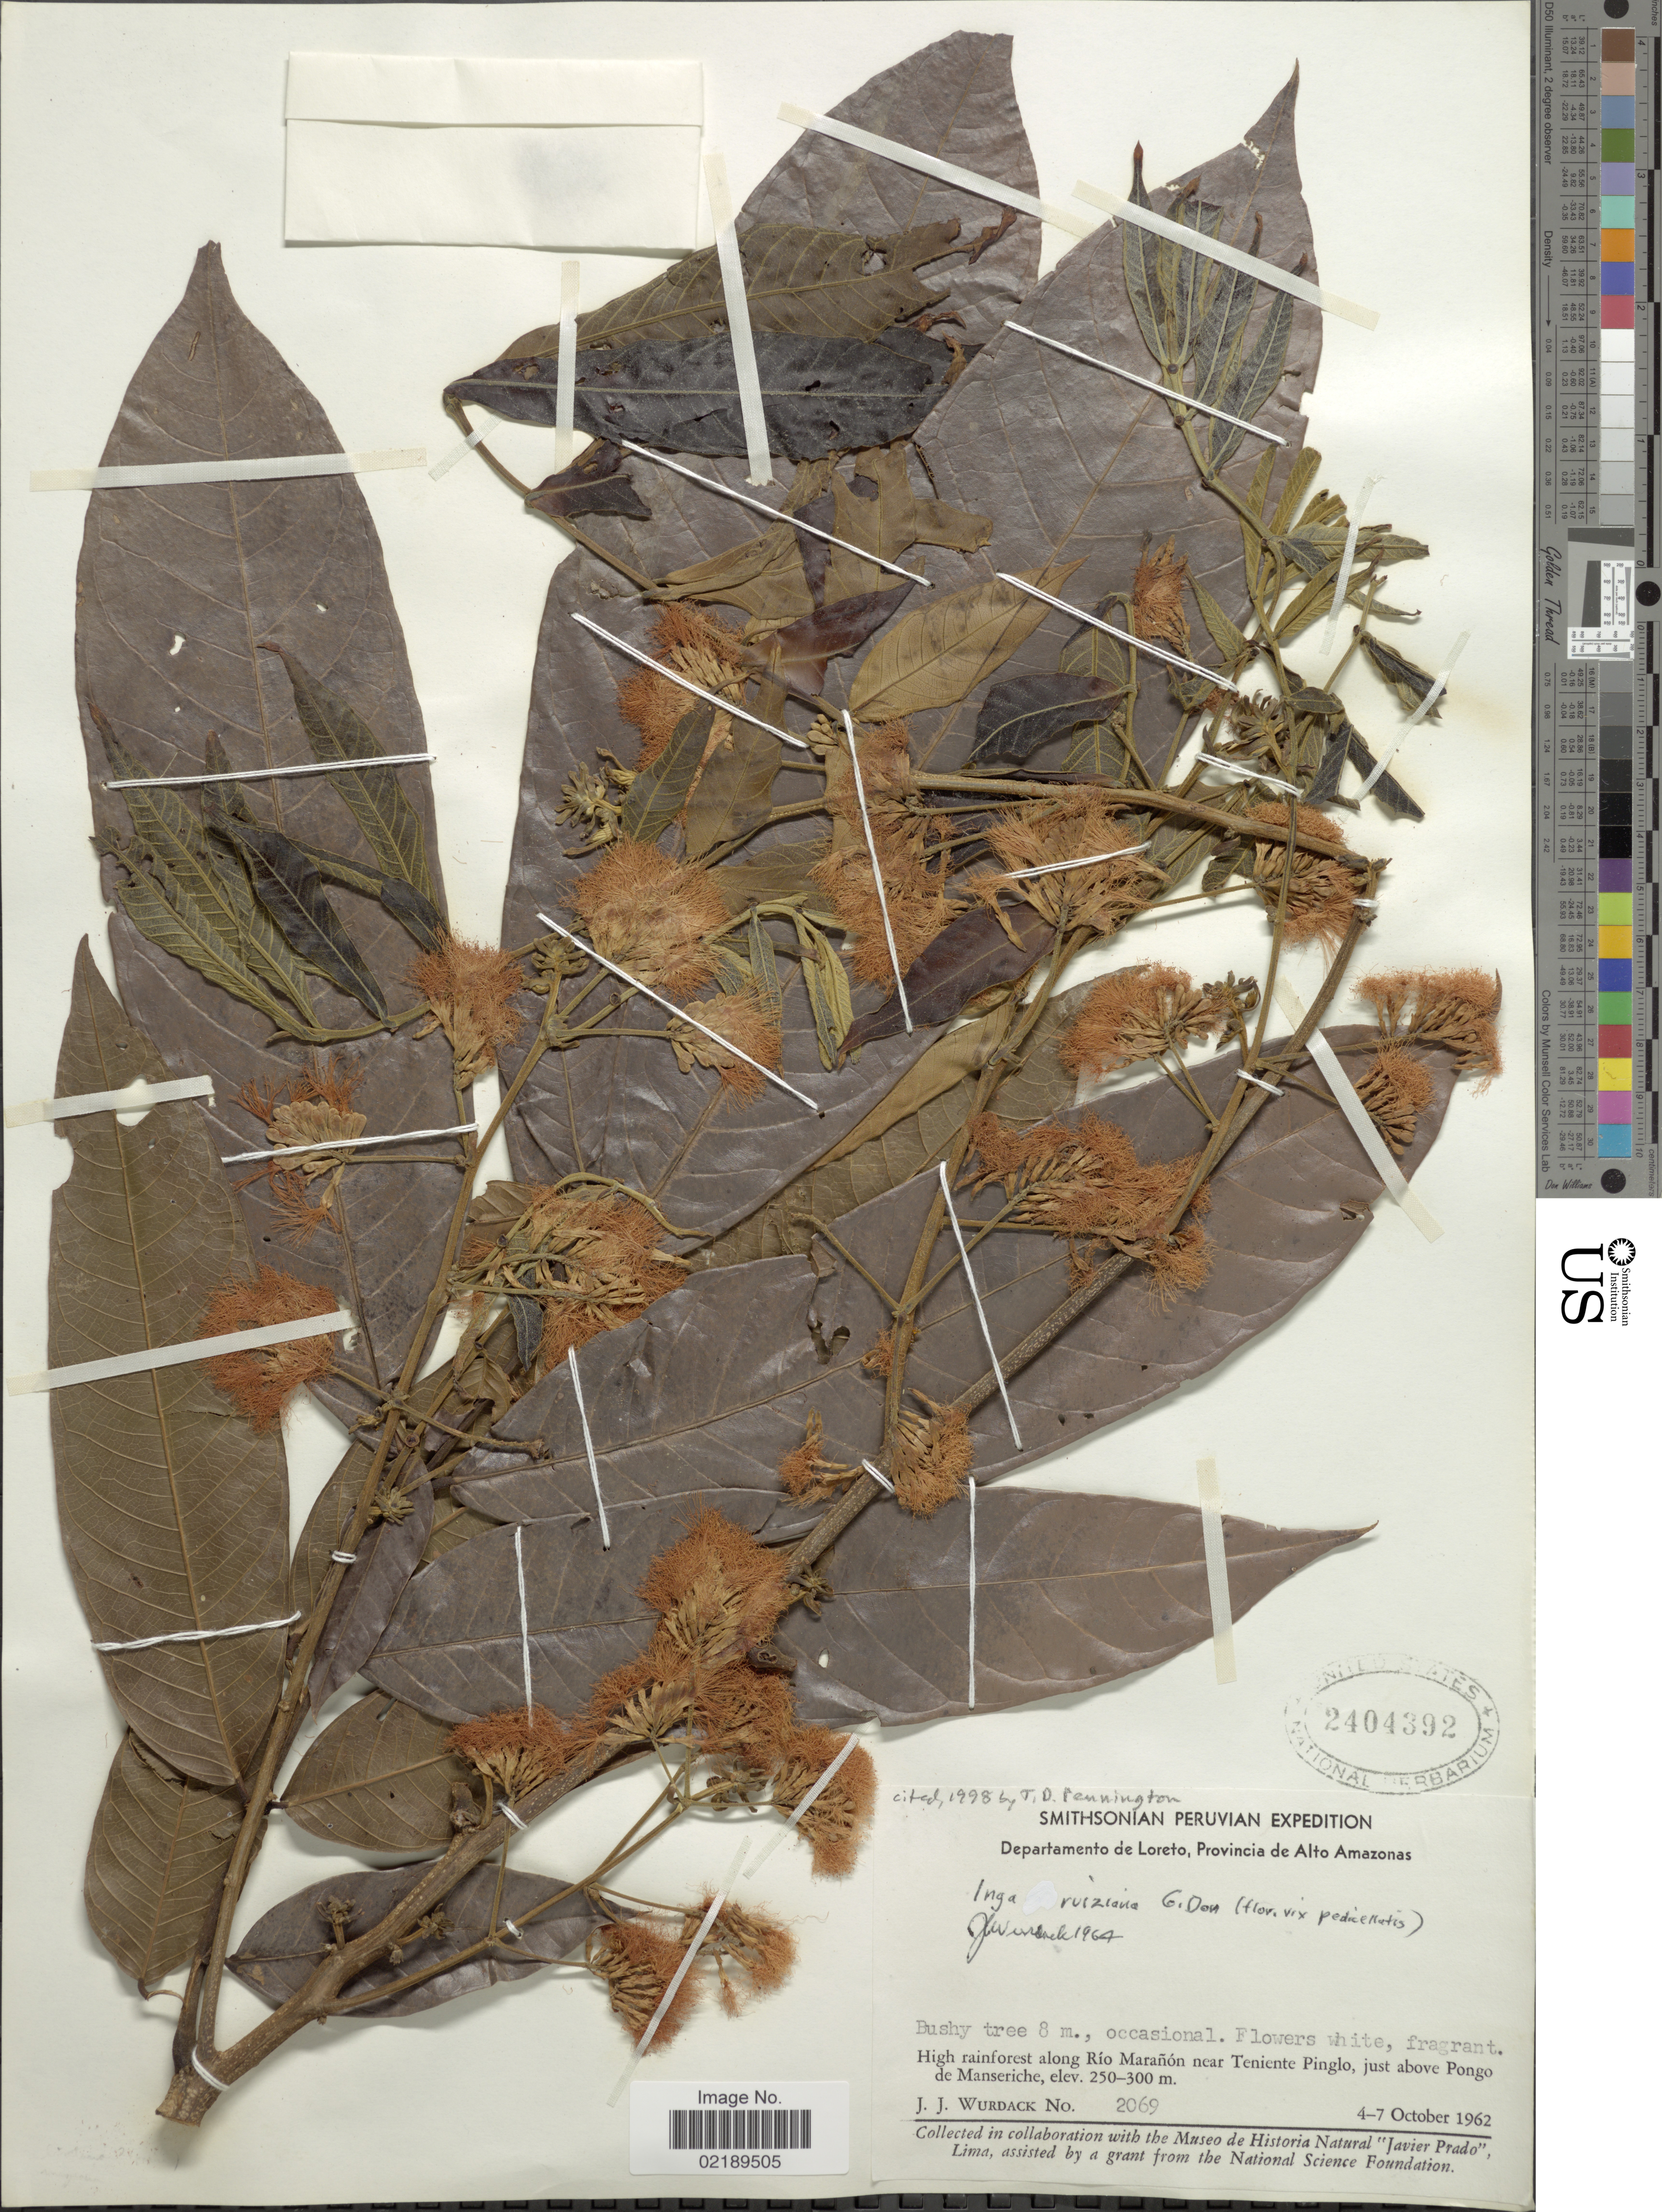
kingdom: Plantae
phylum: Tracheophyta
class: Magnoliopsida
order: Fabales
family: Fabaceae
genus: Inga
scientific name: Inga ruiziana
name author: G. Don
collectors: J. J. Wurdack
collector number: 2069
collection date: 1962-10-04/1962-10-07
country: Peru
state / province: Loreto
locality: Provincia de Alto Amazonas, high rainforest along Rio Maranon near Teniente Pinglo, just above Pongo de Manseriche.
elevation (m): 250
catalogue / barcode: US 2404392